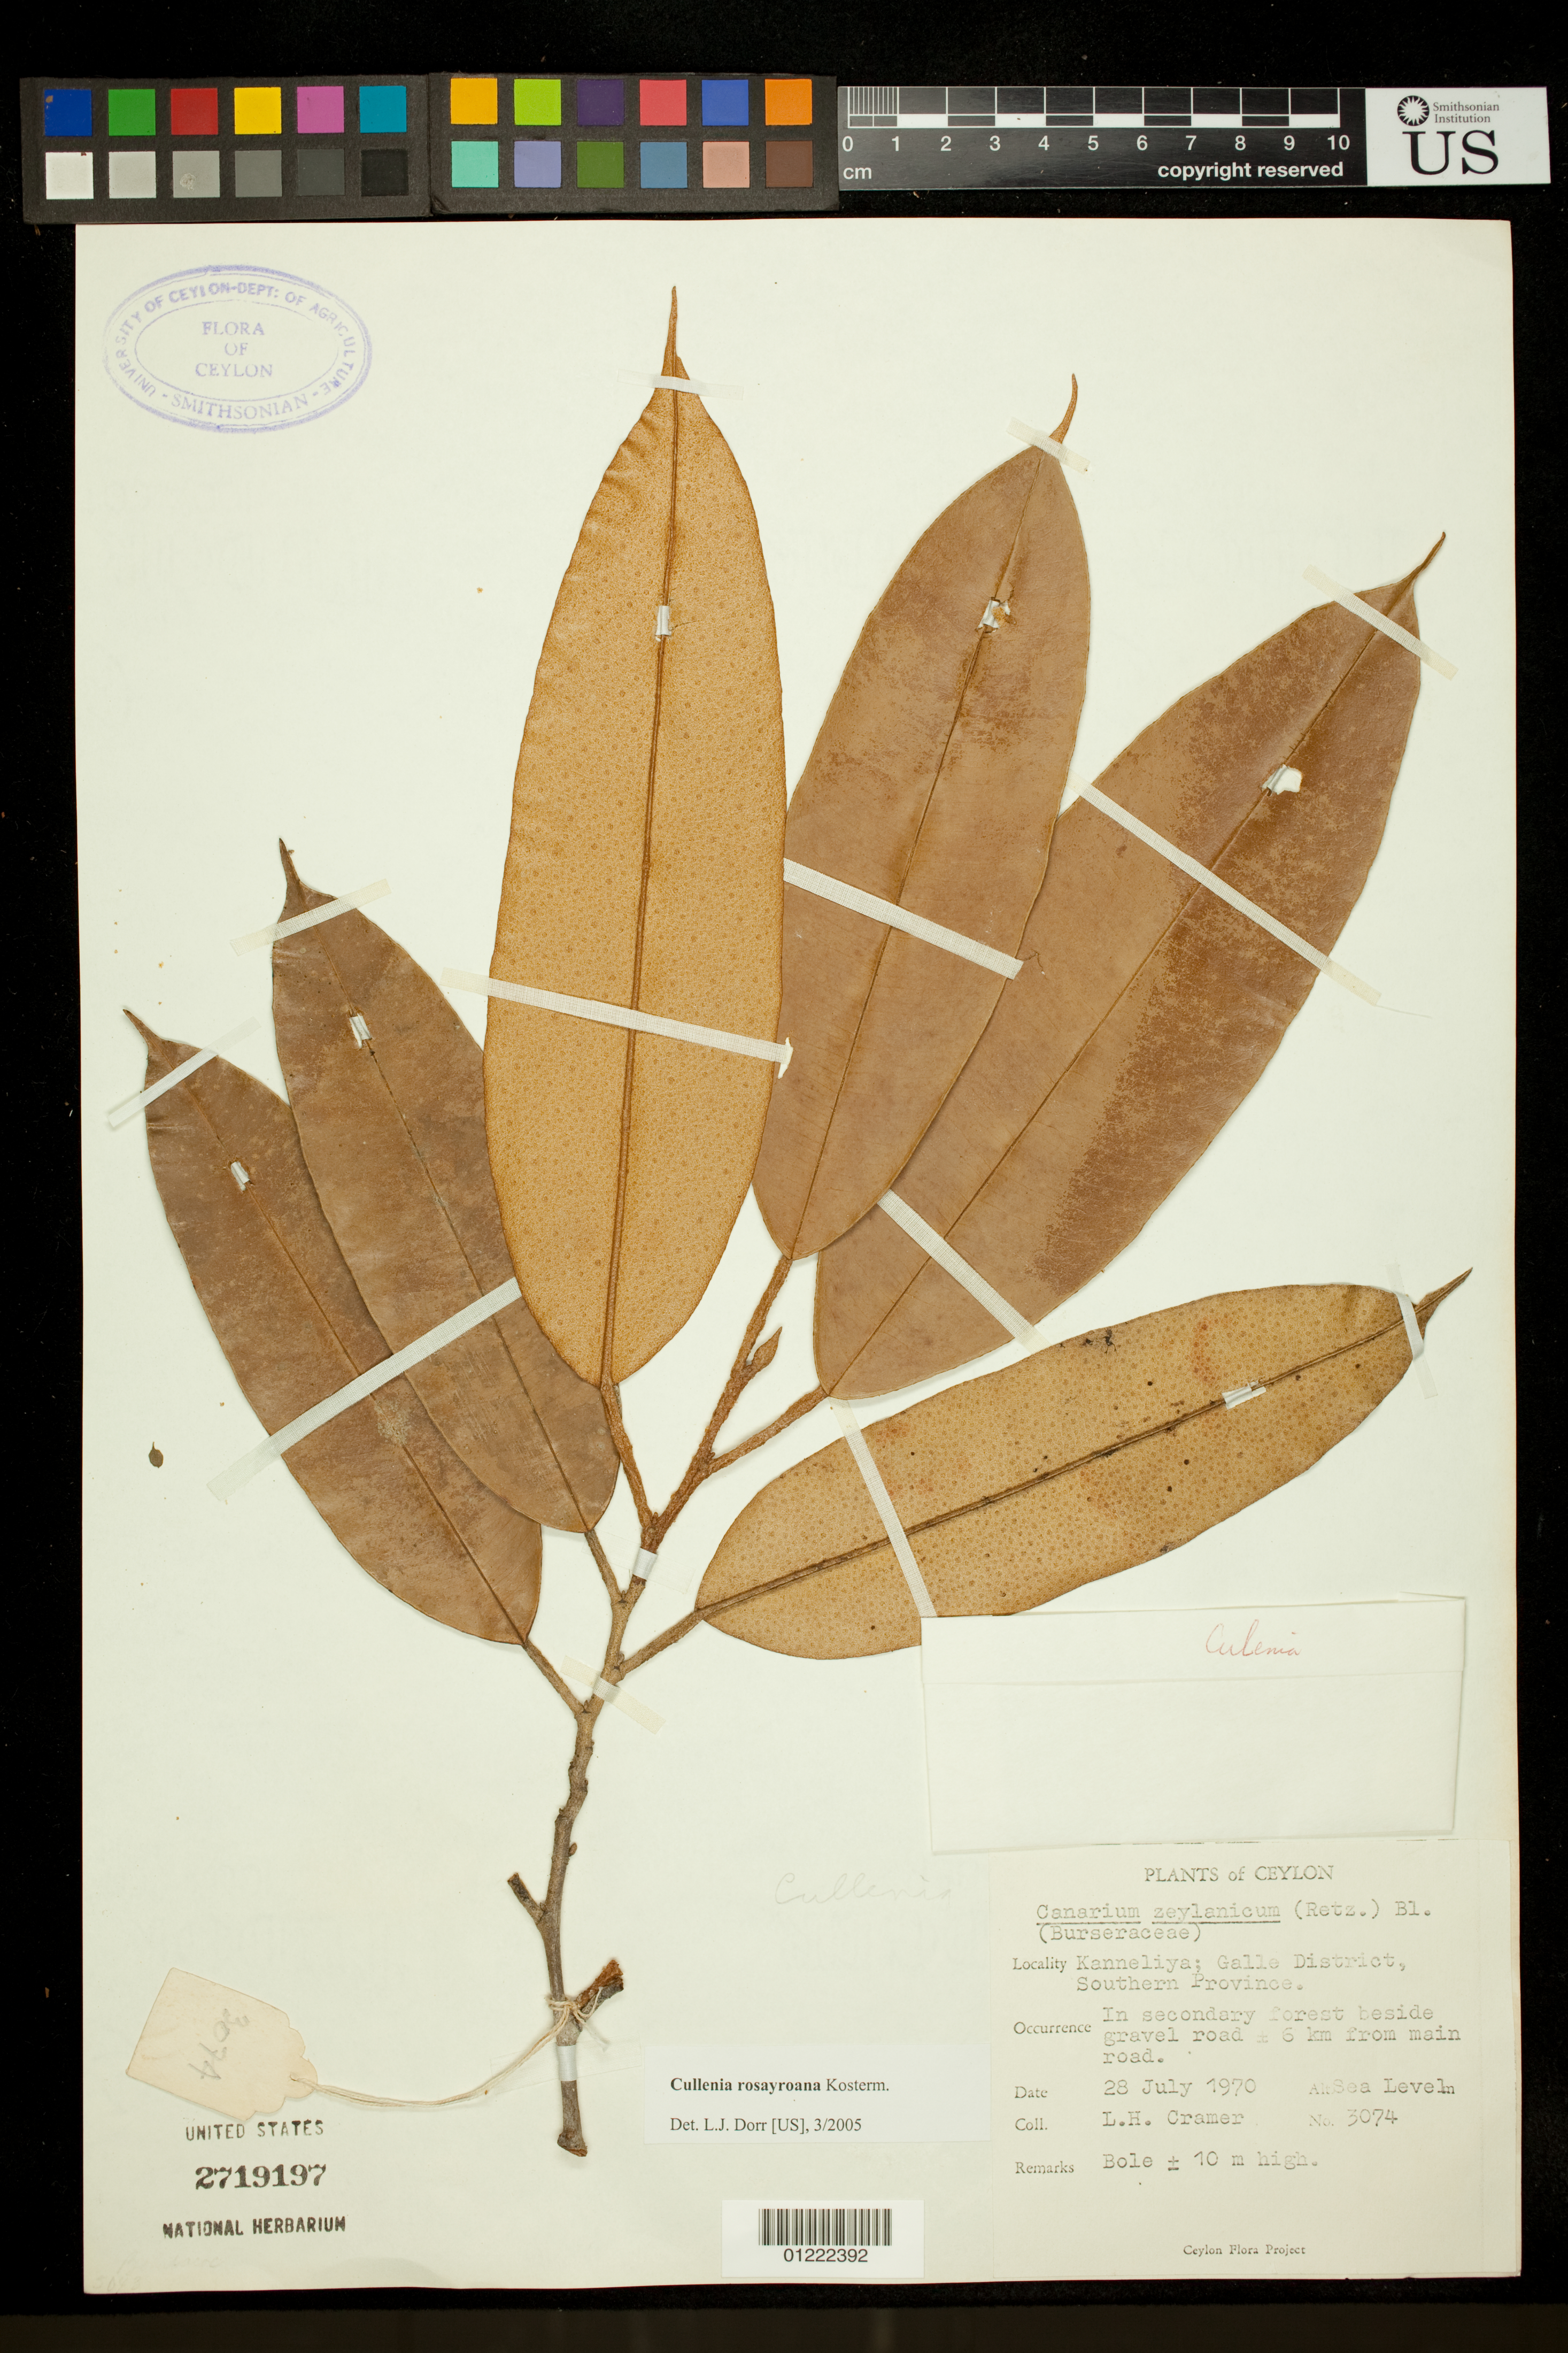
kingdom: Plantae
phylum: Tracheophyta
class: Magnoliopsida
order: Malvales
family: Malvaceae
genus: Cullenia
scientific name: Cullenia rosayroana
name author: Kosterm.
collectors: L. H. Cramer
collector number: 3074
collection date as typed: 7/28/1970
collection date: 1970-07-28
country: Sri Lanka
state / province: Southern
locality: Kanneliya; Galle District, Southern Province. In secondary forest beside gravel road. 6 km from main road.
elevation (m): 0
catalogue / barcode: US 2719197